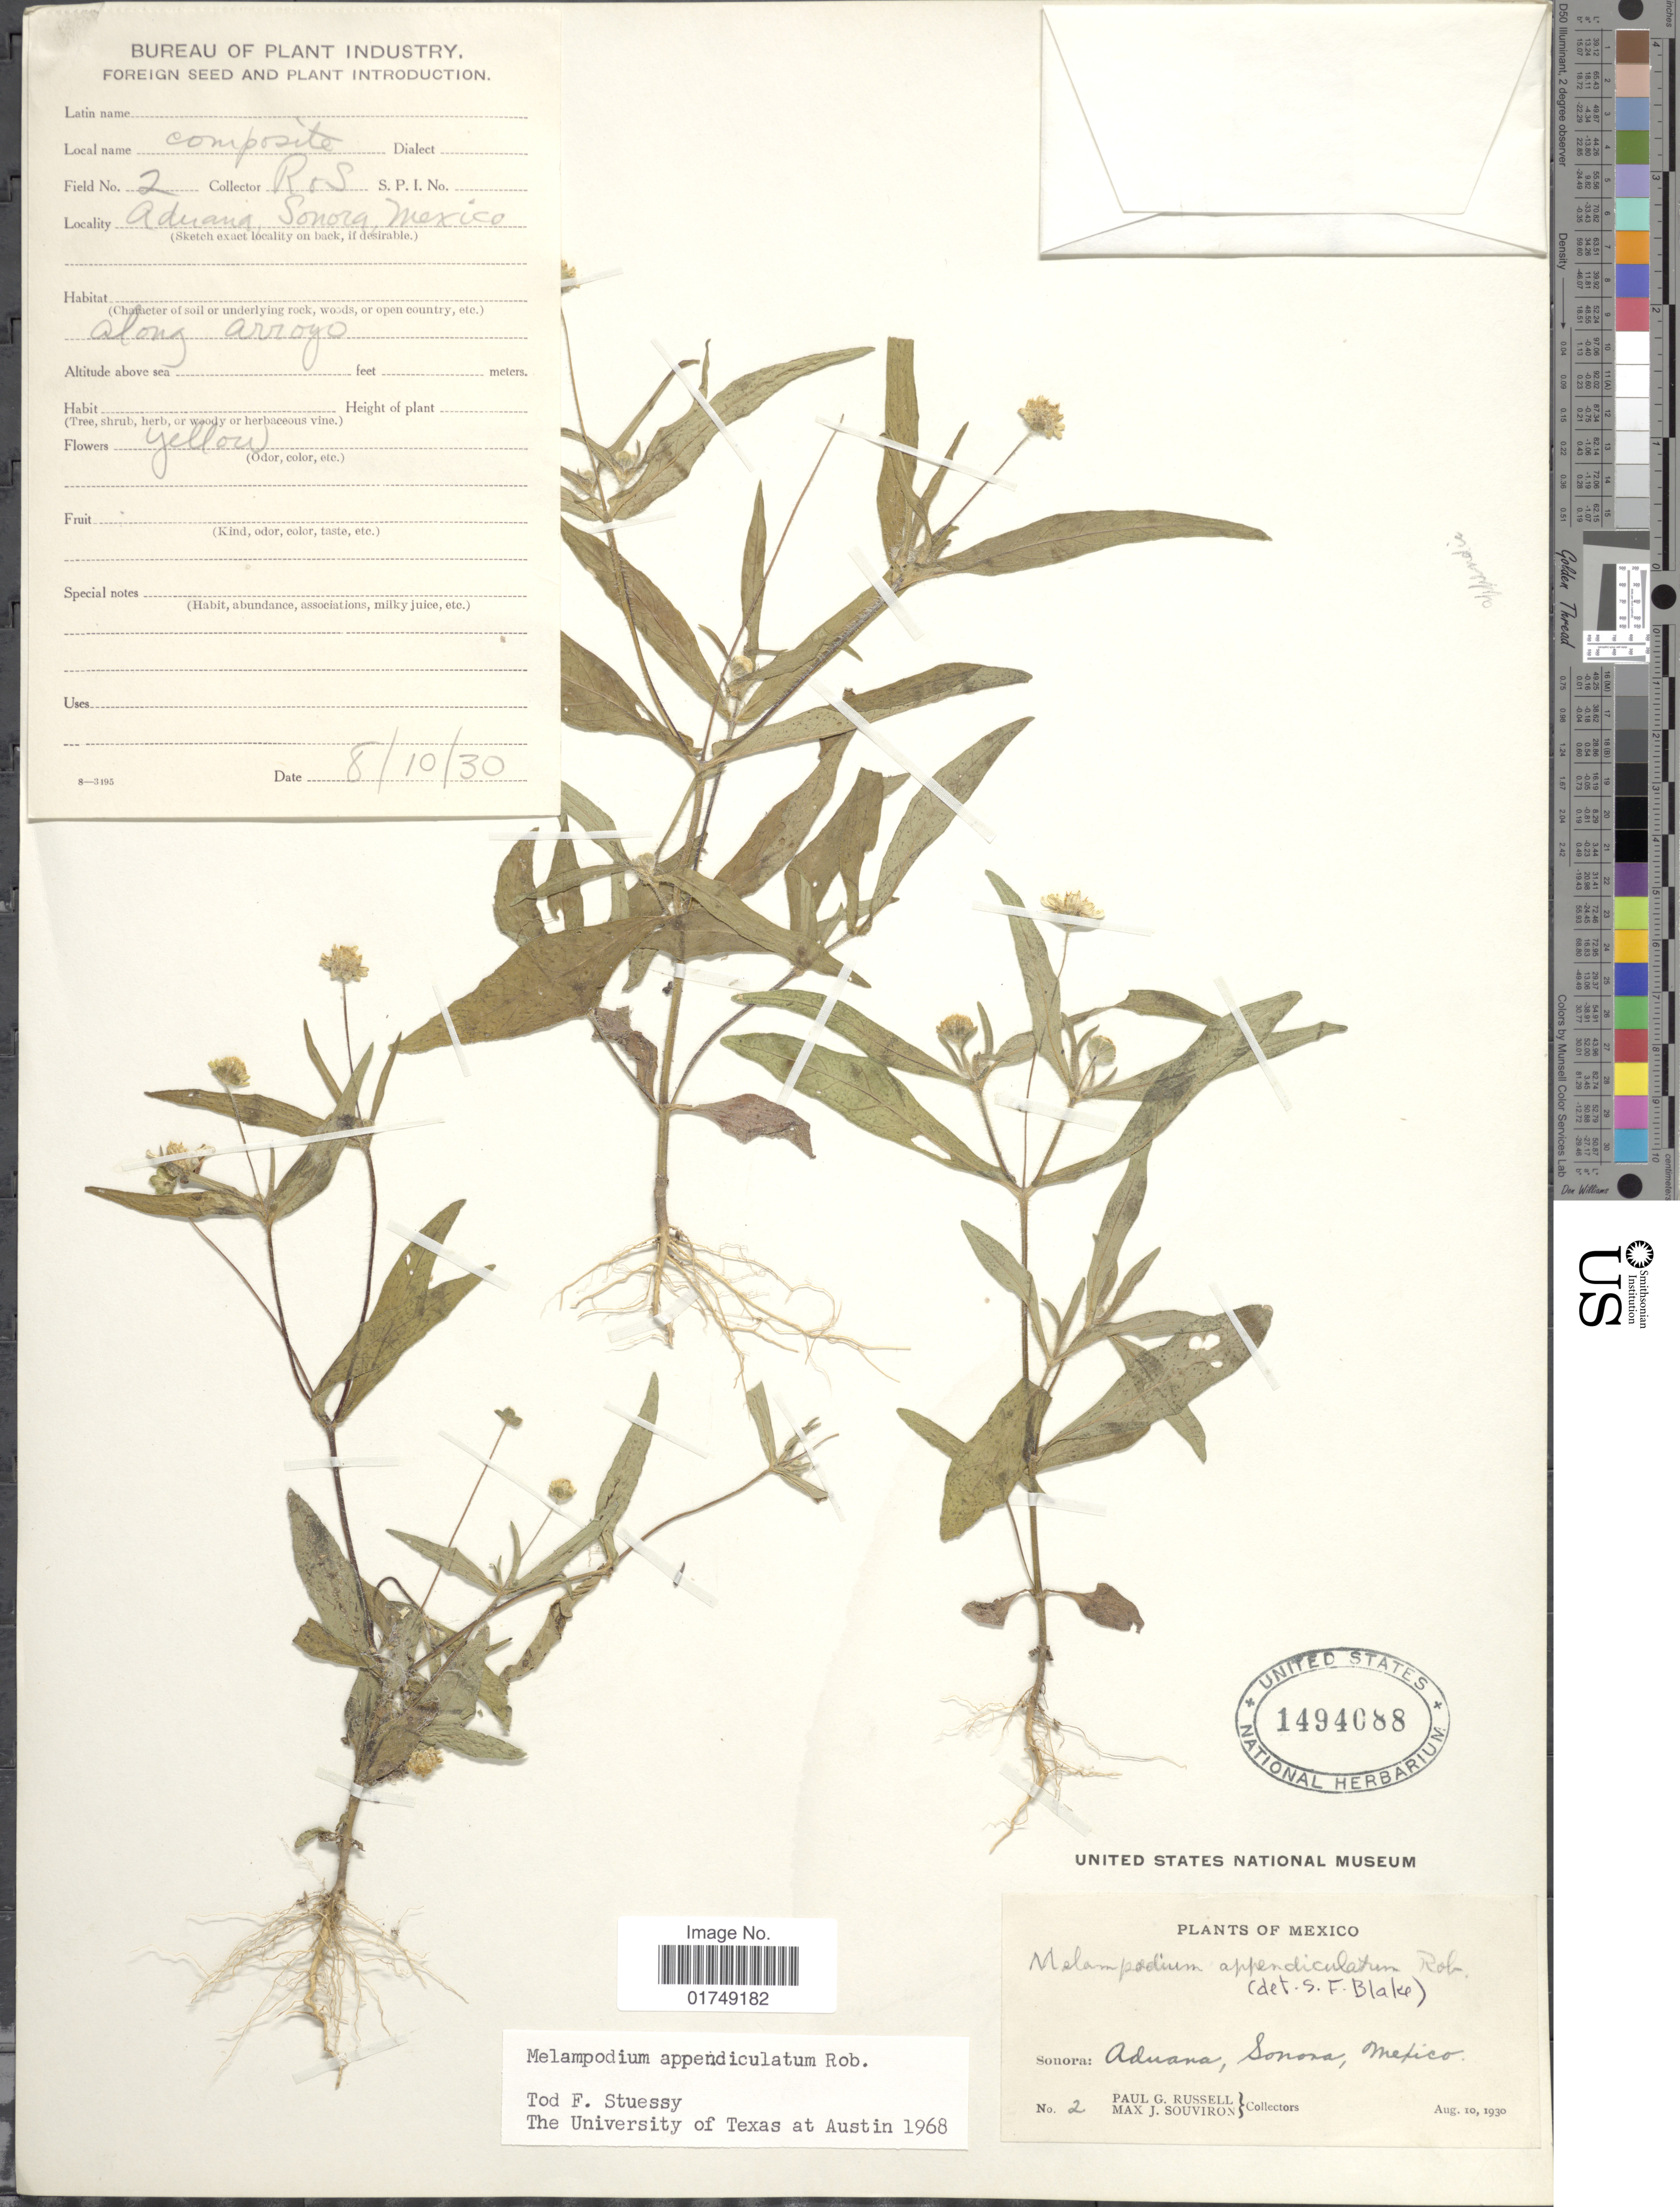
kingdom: Plantae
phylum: Tracheophyta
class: Magnoliopsida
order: Asterales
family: Asteraceae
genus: Melampodium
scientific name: Melampodium appendiculatum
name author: B.L. Rob.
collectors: P. G. Russell & M. J. Souviron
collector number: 2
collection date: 1930-08-10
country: Mexico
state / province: Sonora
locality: Aduana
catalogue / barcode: US 1494088